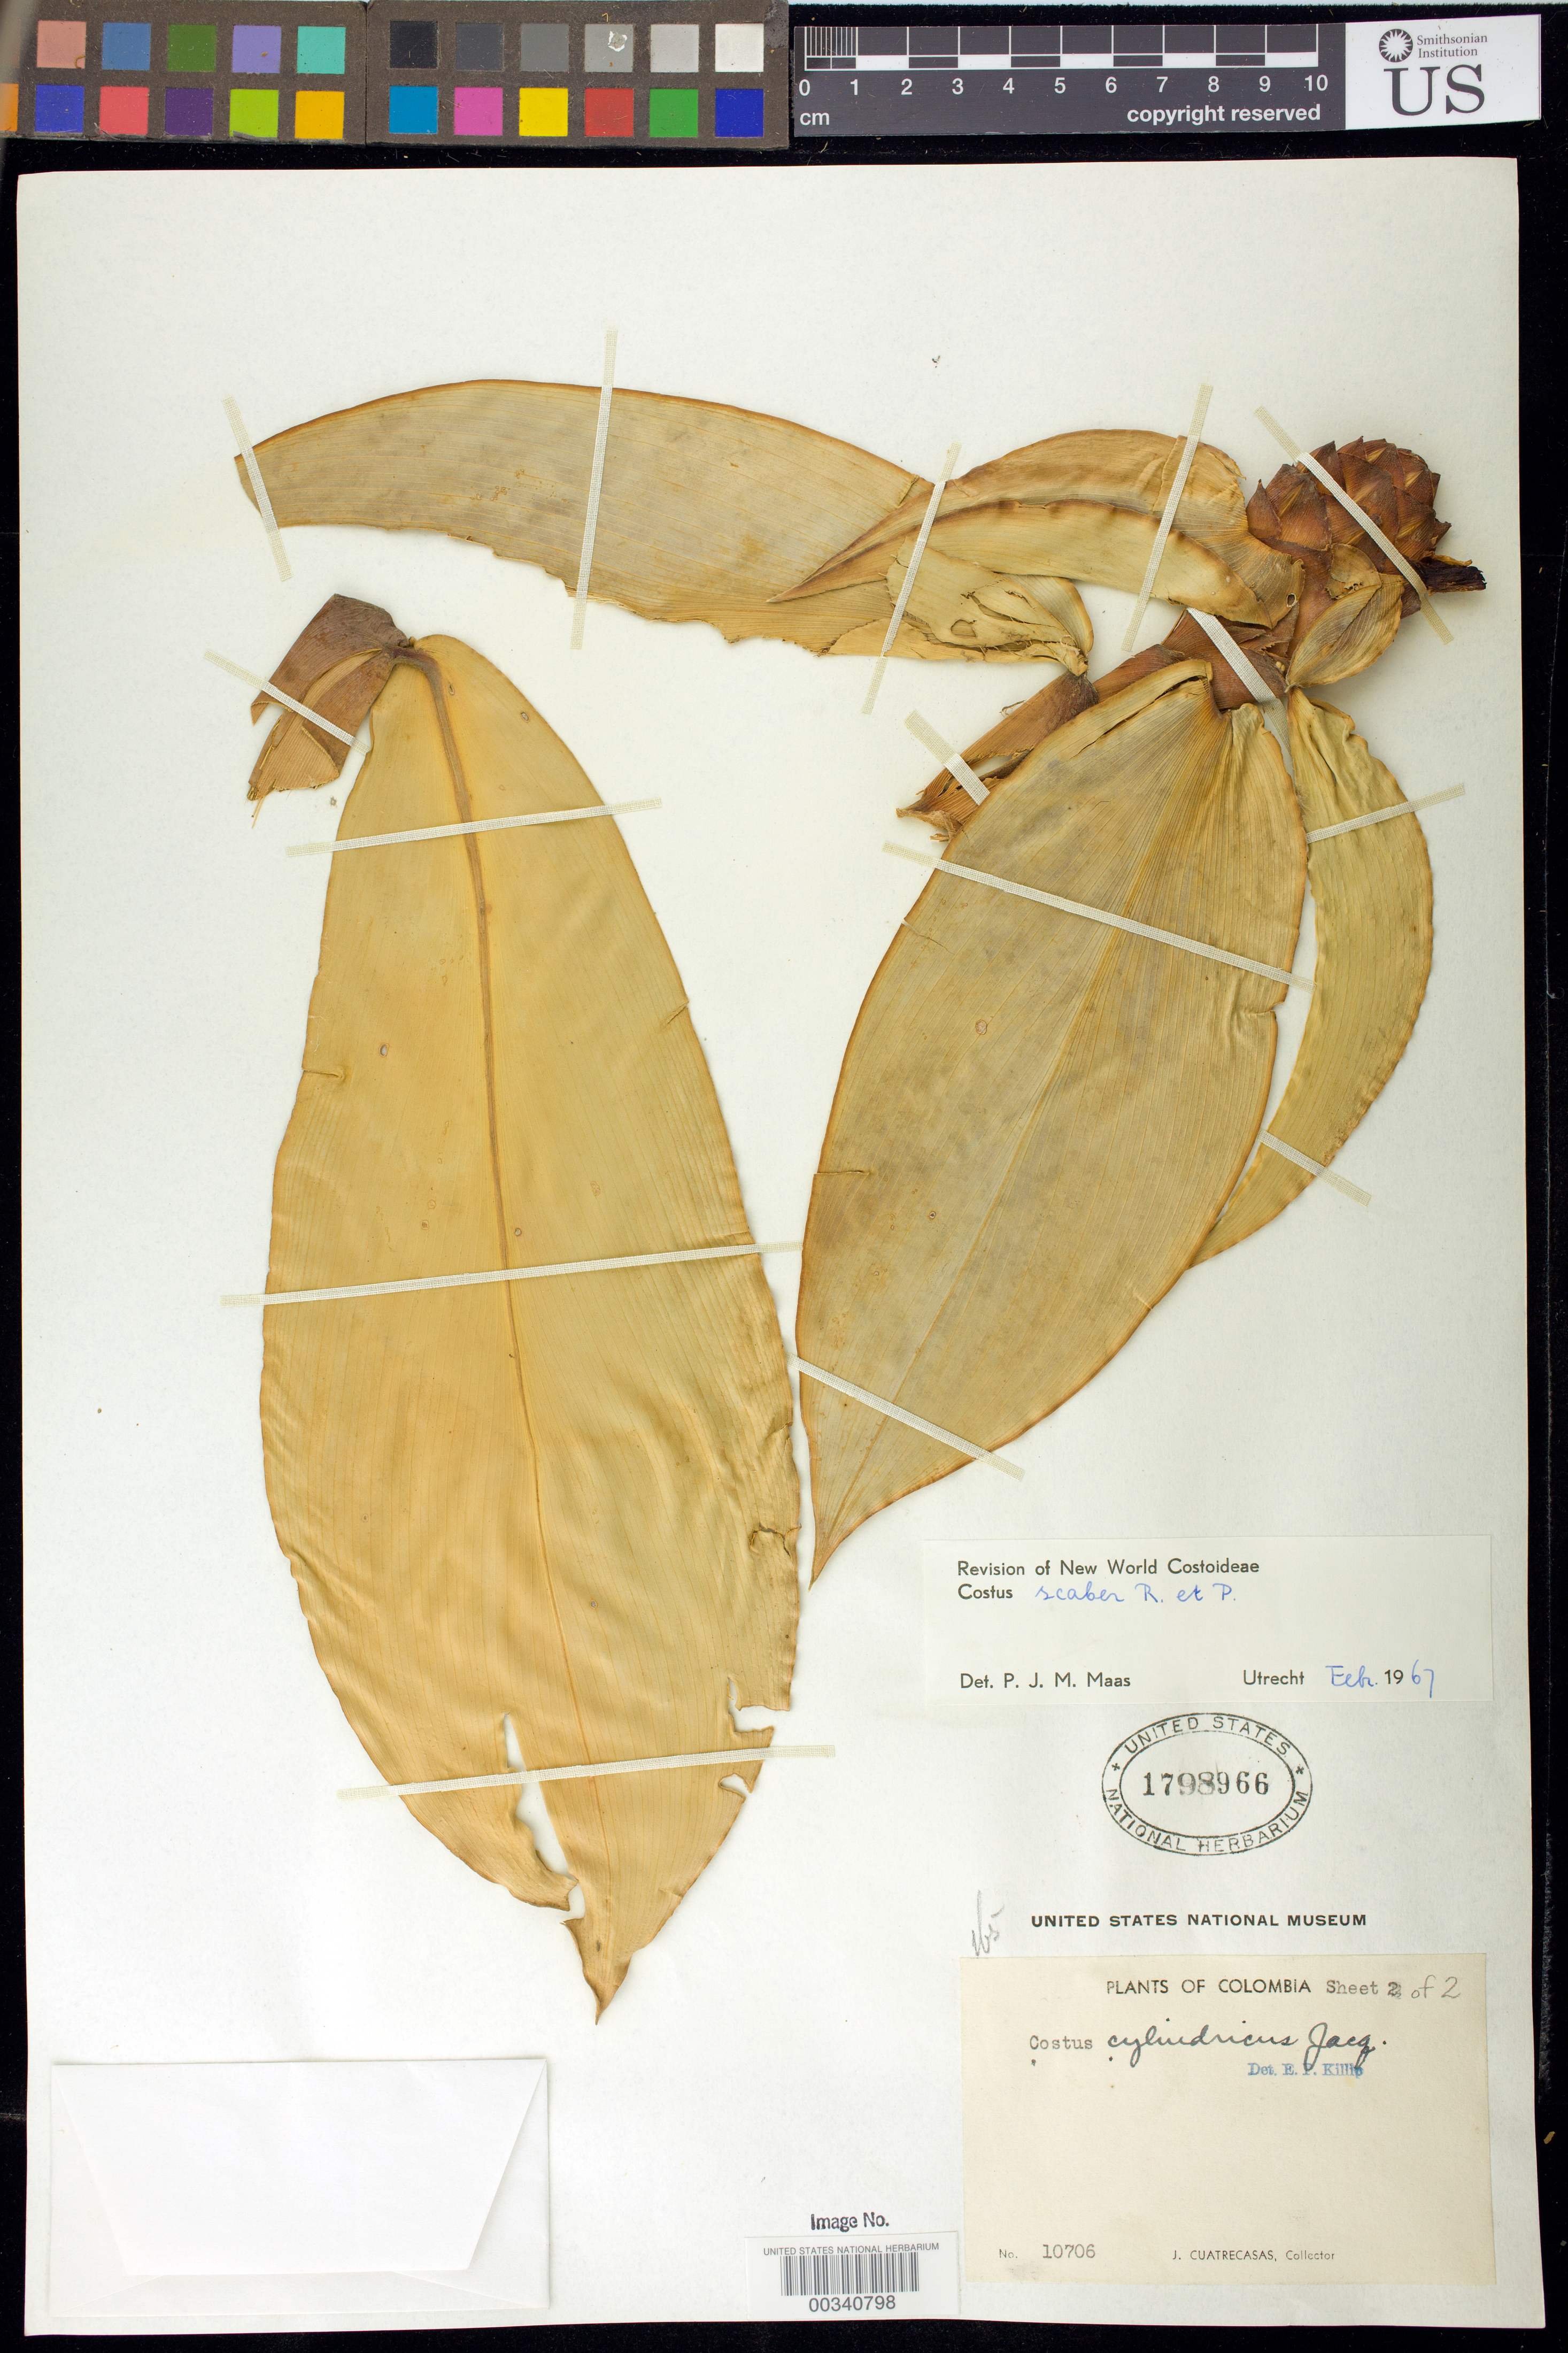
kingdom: Plantae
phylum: Tracheophyta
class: Liliopsida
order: Zingiberales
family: Costaceae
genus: Costus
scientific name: Costus scaber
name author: Ruiz & Pav.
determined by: Maas, Paul J. M.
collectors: J. Cuatrecasas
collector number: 10706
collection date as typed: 20 Nov 1940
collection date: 1940-11-20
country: Colombia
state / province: Putumayo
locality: Selva higrofila del Rio Putumayo en las margenes del afluente Izquierda pinuna Negro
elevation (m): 240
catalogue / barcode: US 1798966